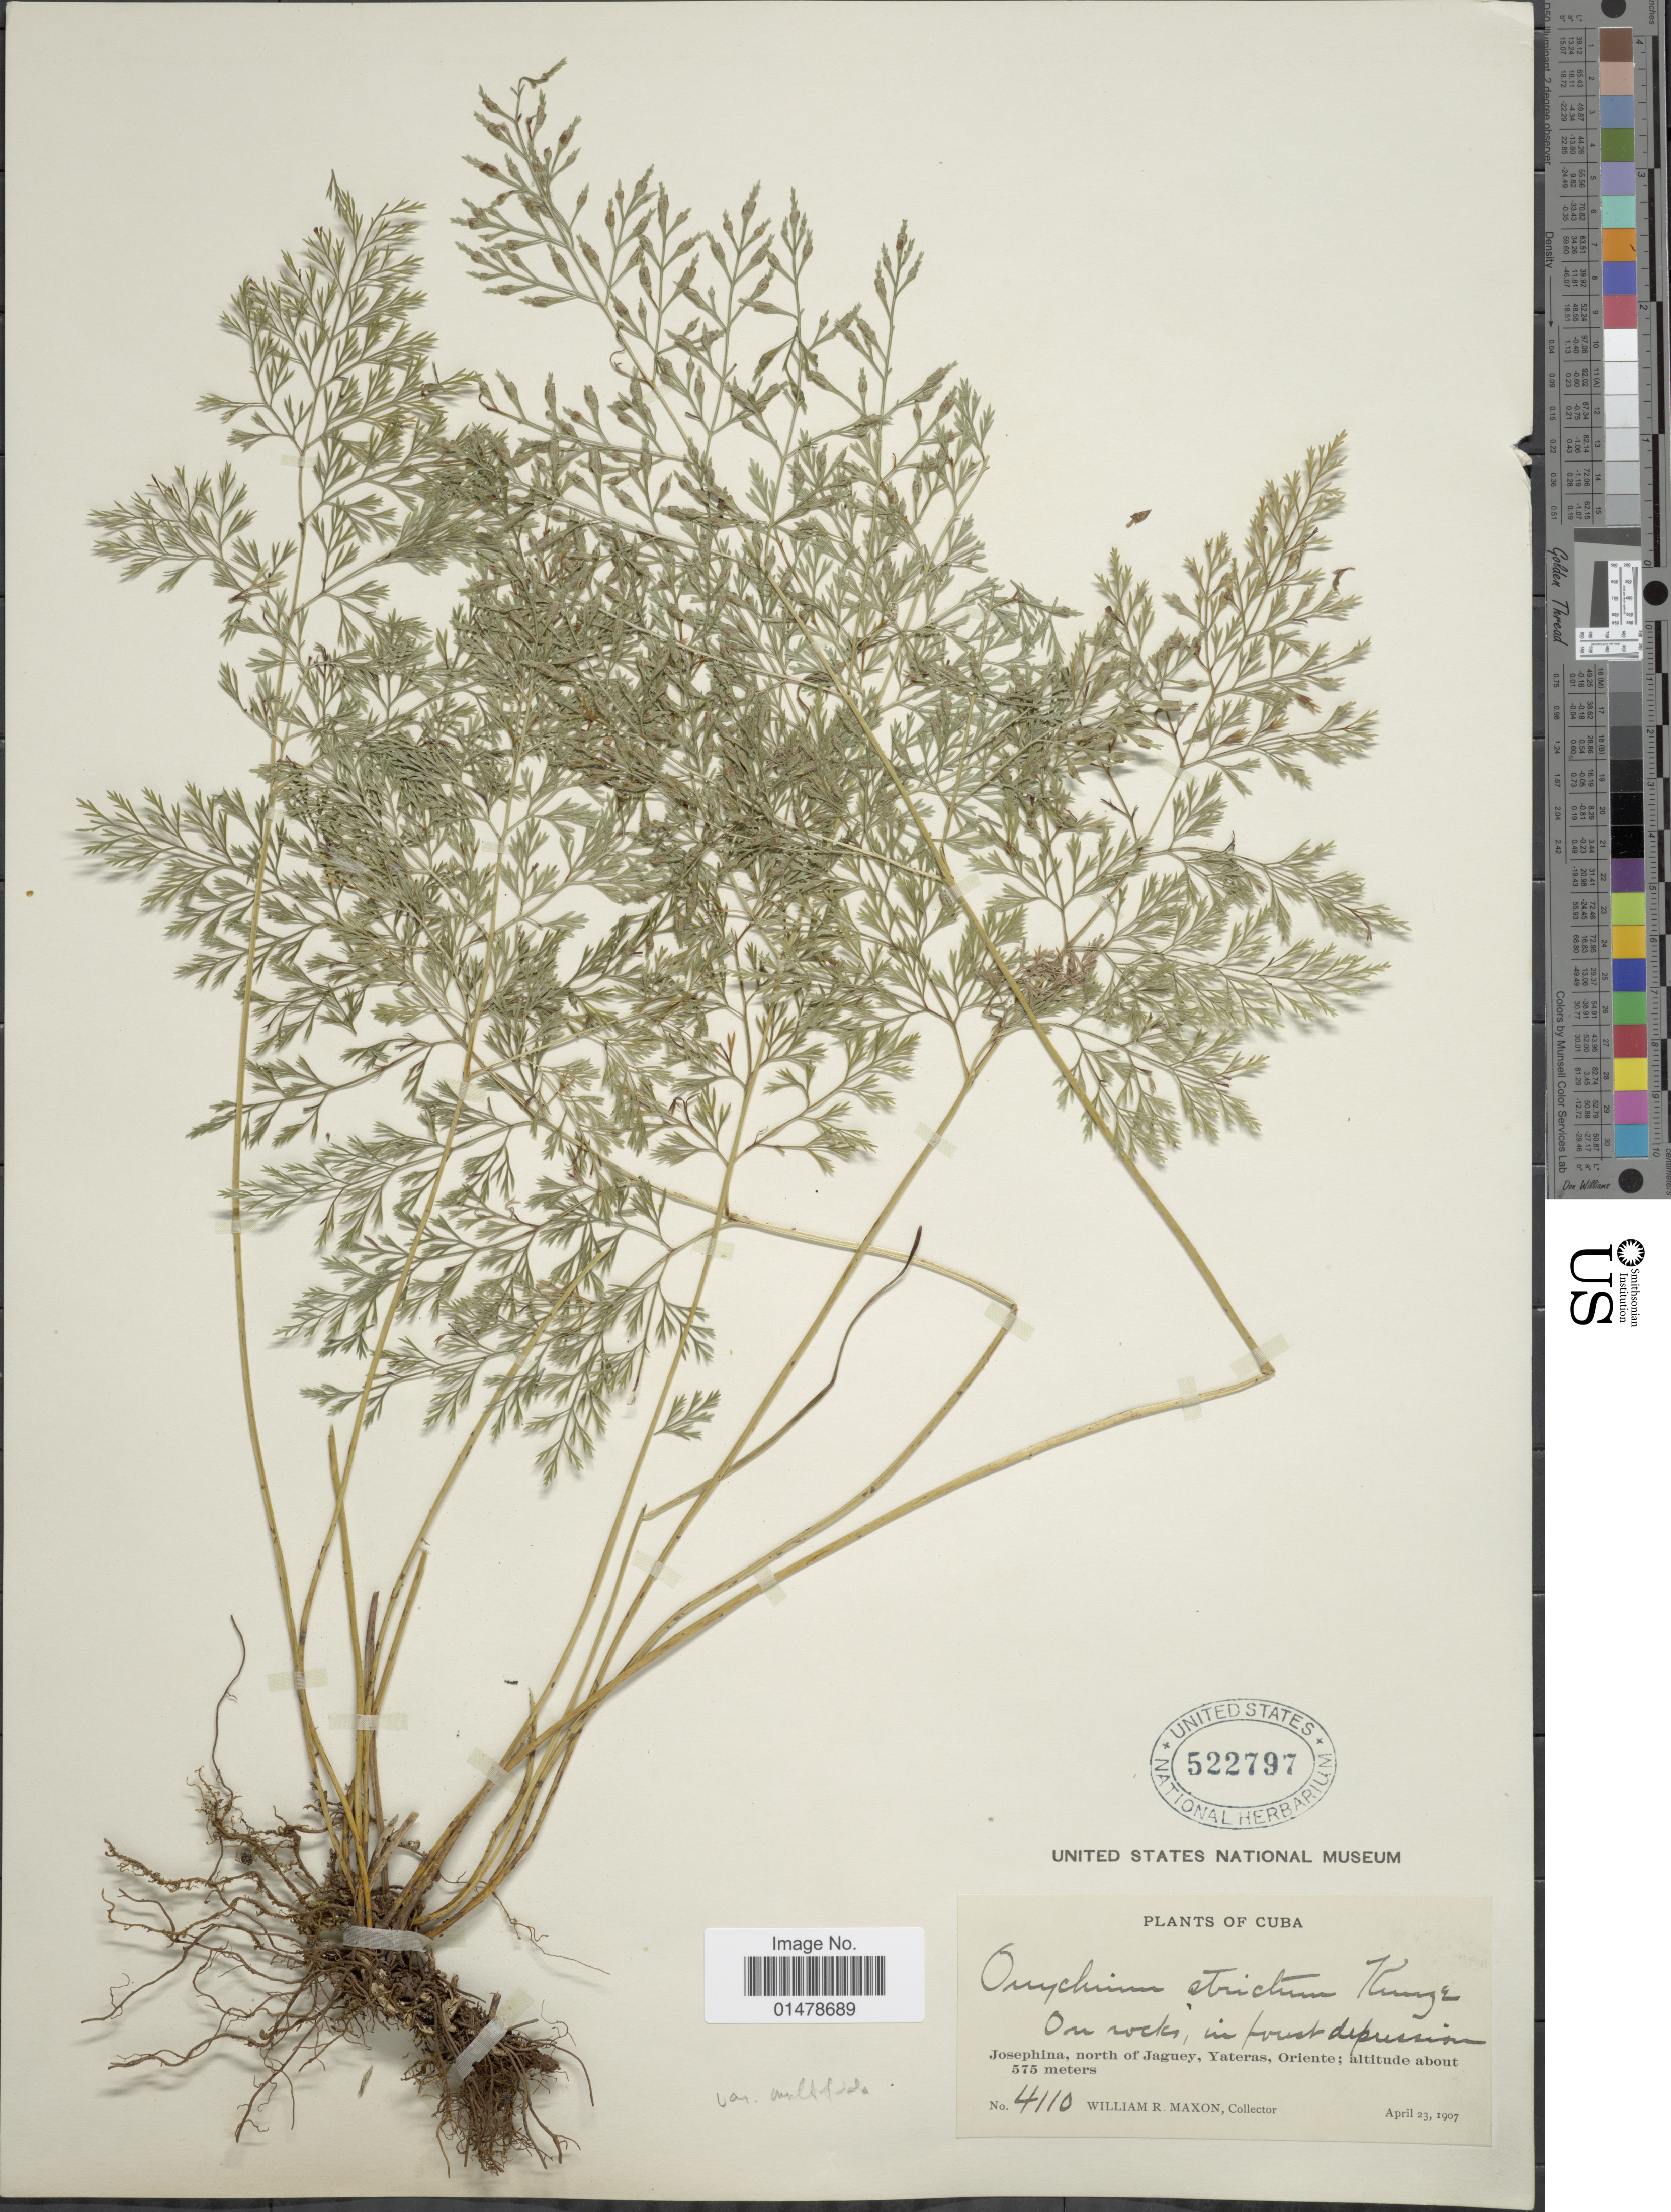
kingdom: Plantae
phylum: Tracheophyta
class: Polypodiopsida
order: Polypodiales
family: Pteridaceae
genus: Pteris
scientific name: Pteris hexagona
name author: (L.) Proctor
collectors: W. R. Maxon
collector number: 4110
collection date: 1907-04-23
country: Cuba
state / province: Oriente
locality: Josephina, north of Jaguey, Yateras.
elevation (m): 575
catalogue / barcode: US 522797